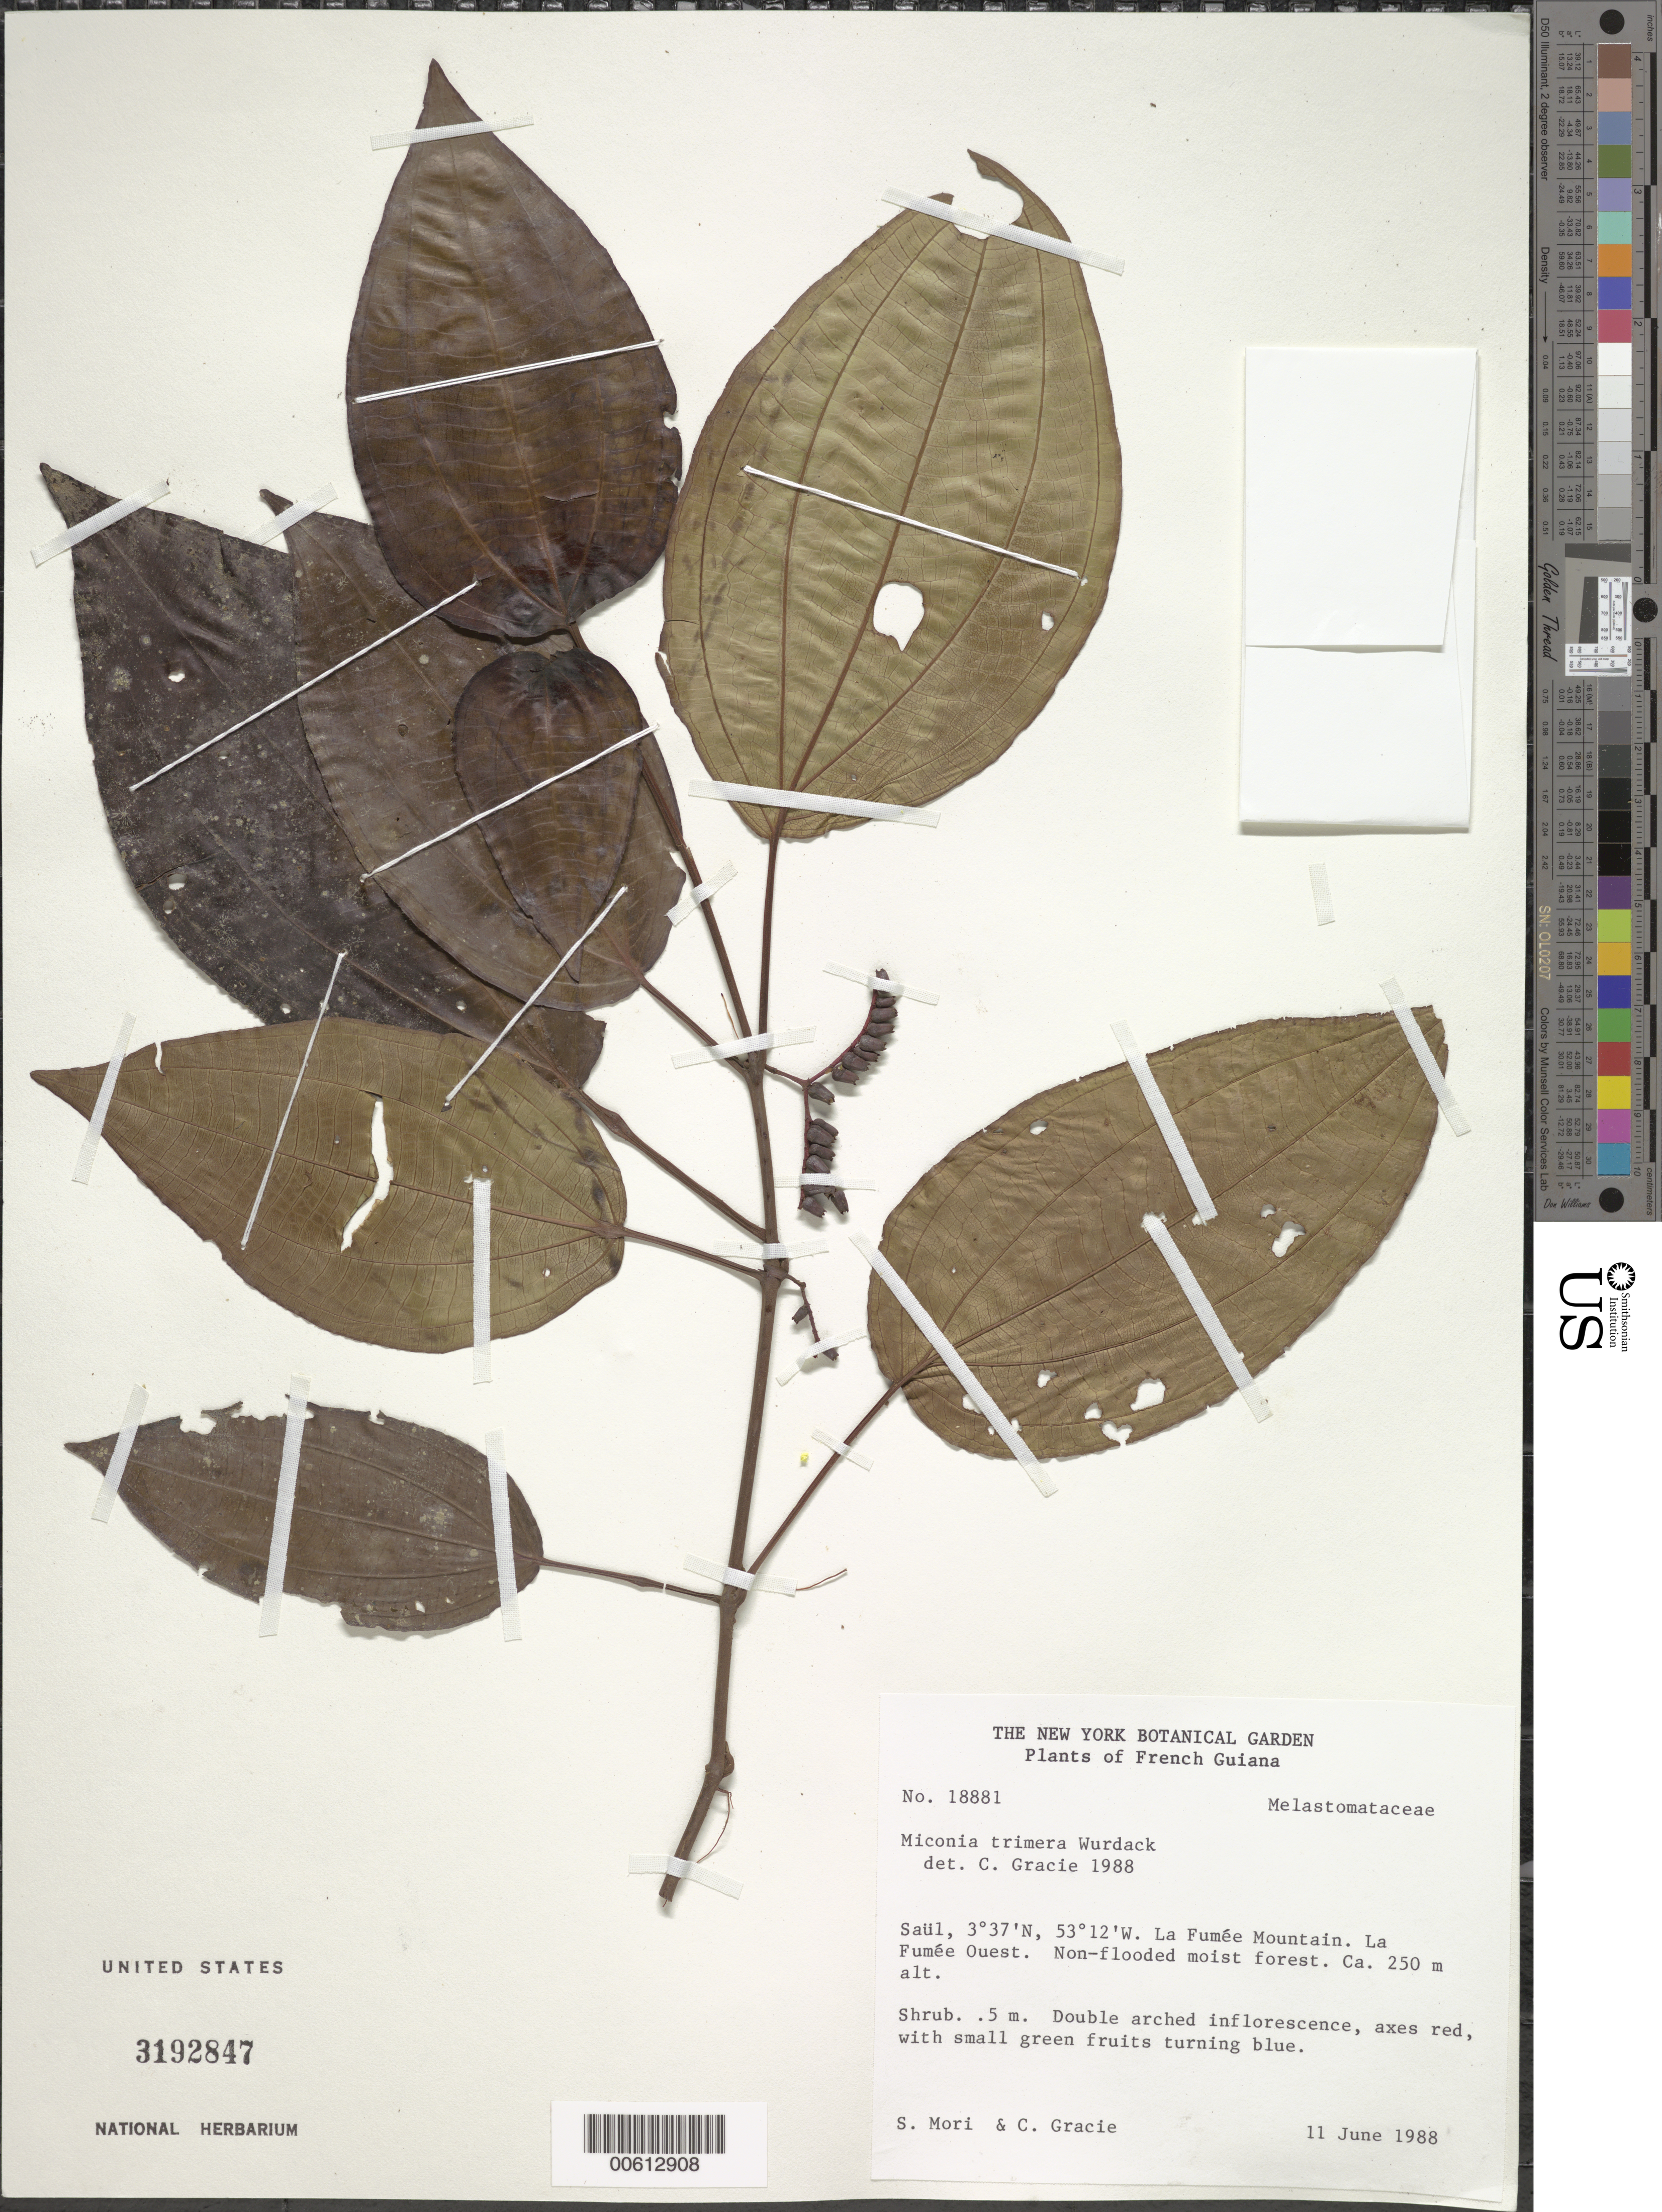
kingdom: Plantae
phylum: Tracheophyta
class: Magnoliopsida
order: Myrtales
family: Melastomataceae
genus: Miconia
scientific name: Miconia trimera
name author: Wurdack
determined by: Gracie, Carol A.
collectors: S. Mori & C. A. Gracie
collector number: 18881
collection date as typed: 11-Jun-88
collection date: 1988-06-11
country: French Guiana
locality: Saül, La Fumée Mountain Trail, La Fumée Ouest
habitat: Non-flooded moist forest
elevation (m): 250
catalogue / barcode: US 3192847